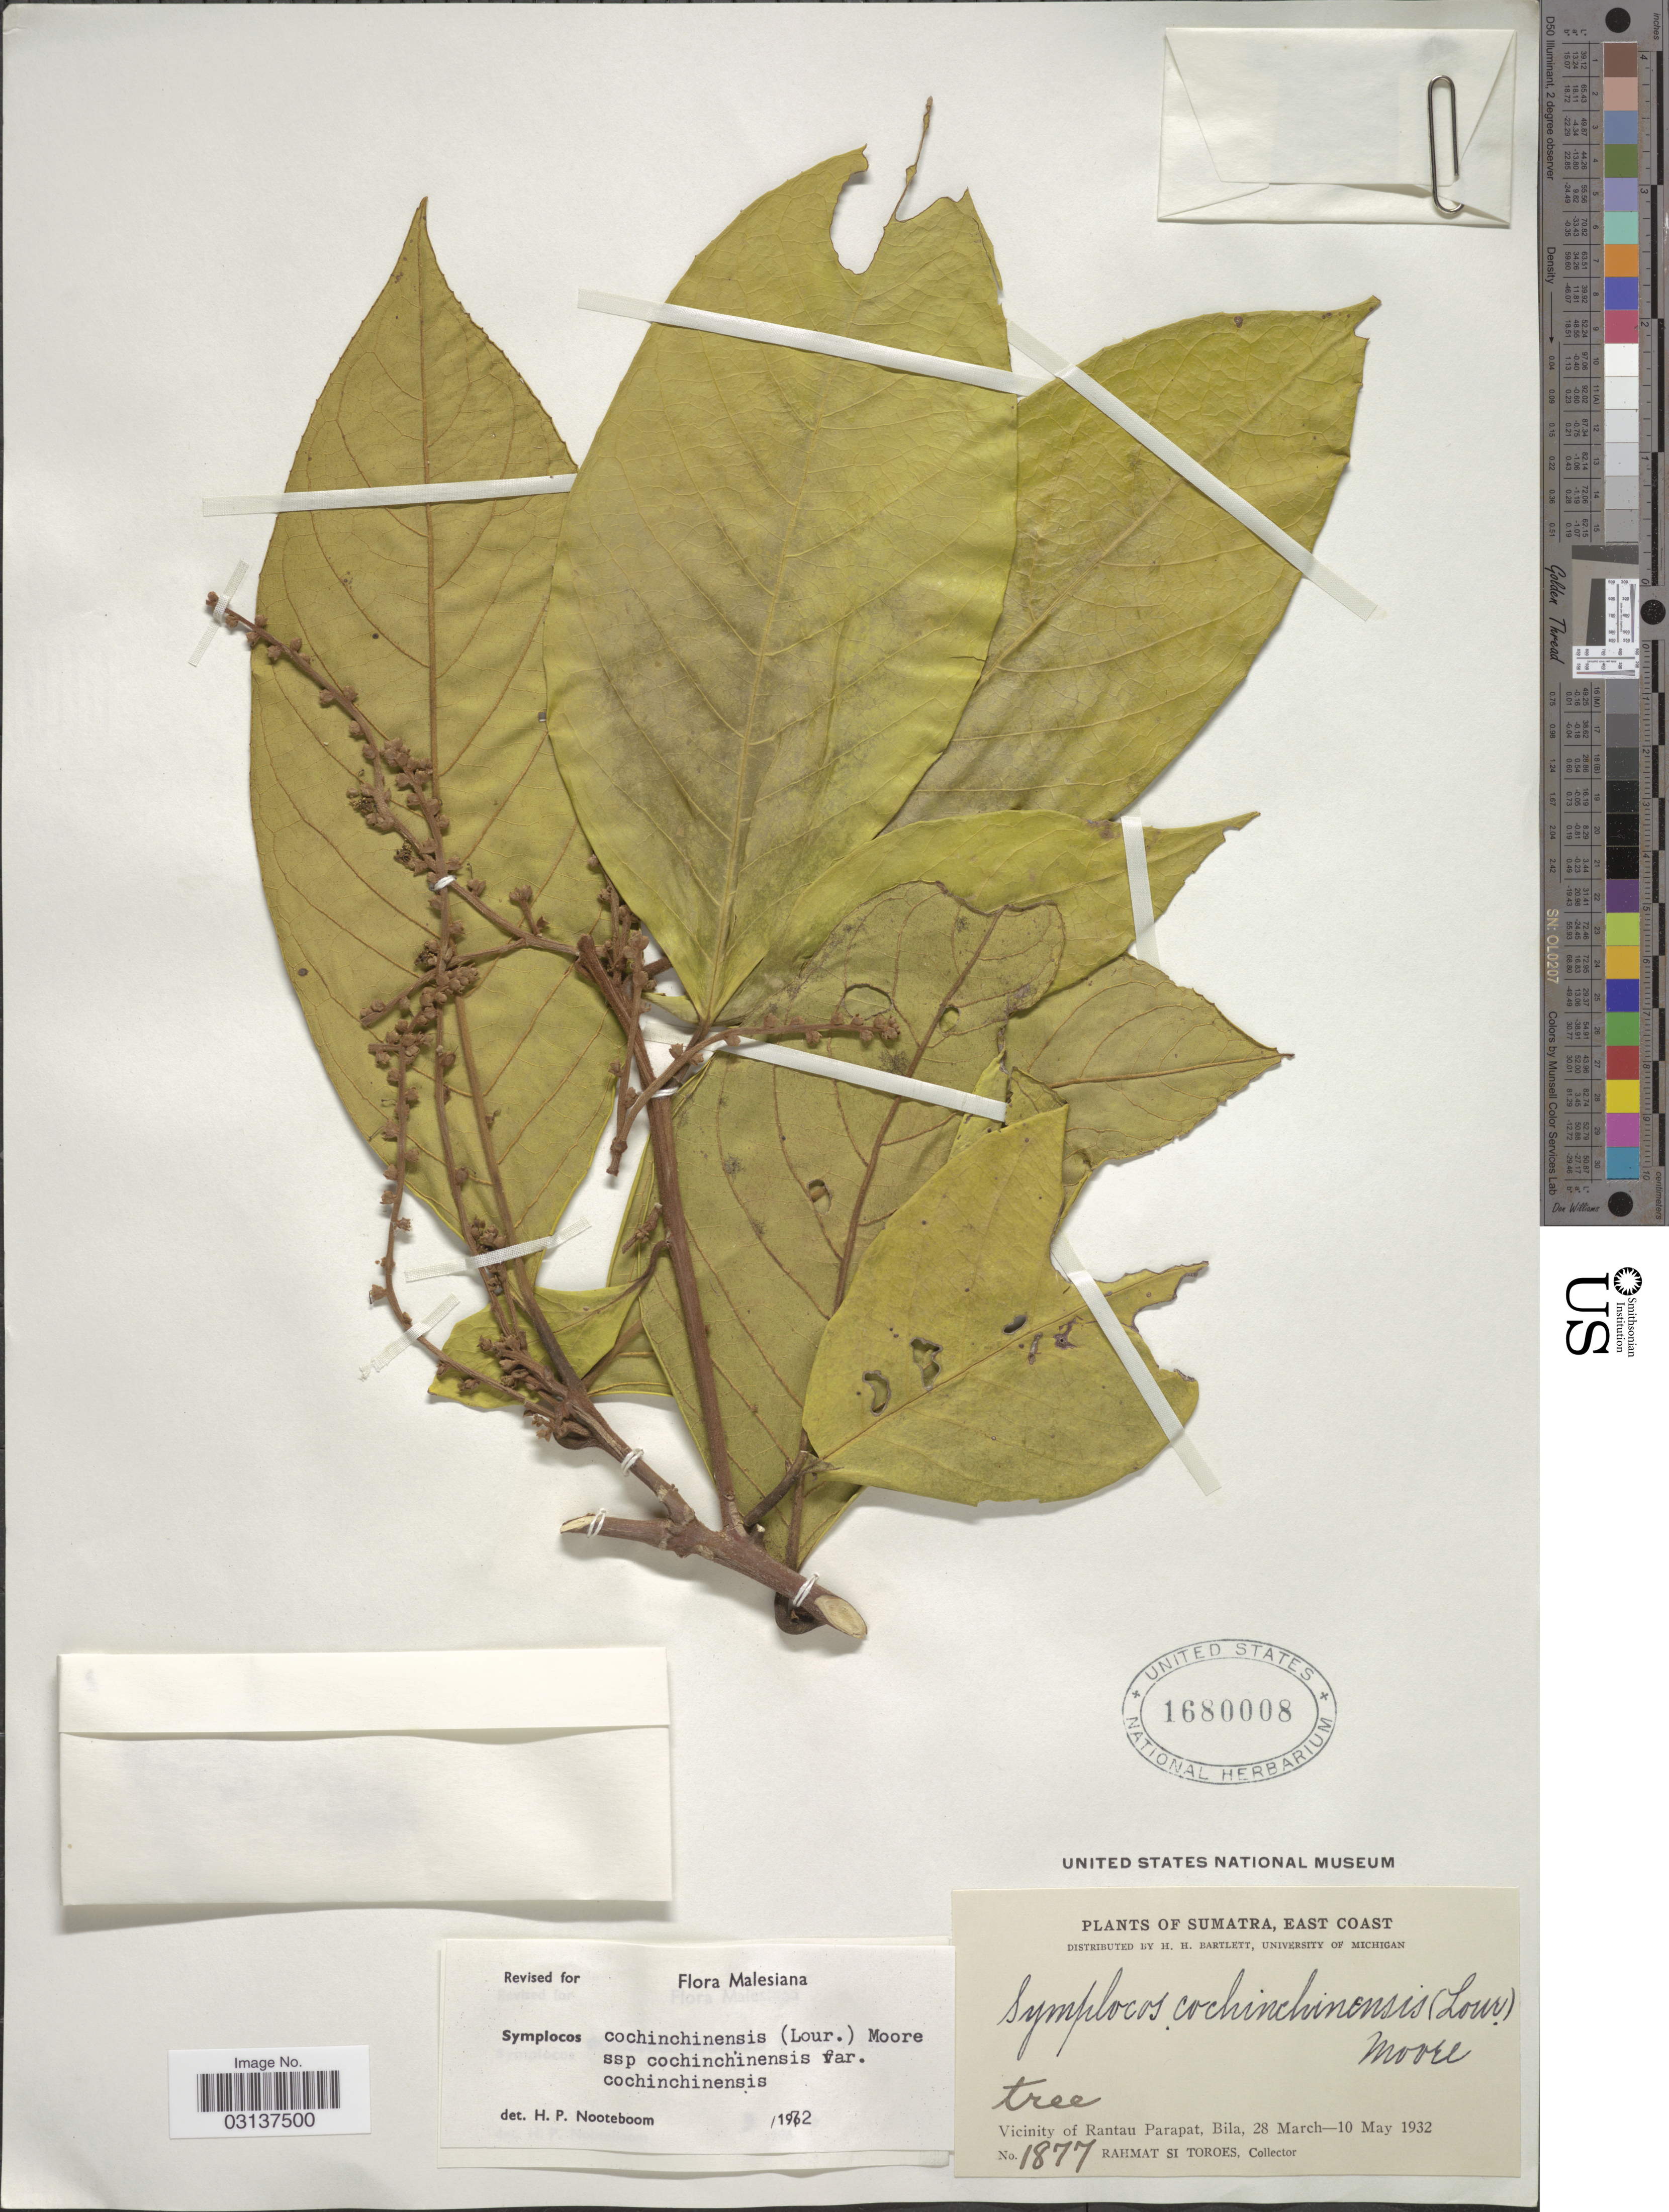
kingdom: Plantae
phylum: Tracheophyta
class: Magnoliopsida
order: Ericales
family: Symplocaceae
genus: Symplocos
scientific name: Symplocos cochinchinensis subsp. cochinchinensis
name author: (Lour.) S. Moore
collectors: Rahmat Si Boeea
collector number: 1877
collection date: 1932-03-28/1932-05-10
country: Indonesia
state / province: Sumatra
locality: East Coast, Vicinity of Rantau Parapat, Bila.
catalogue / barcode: US 1680008